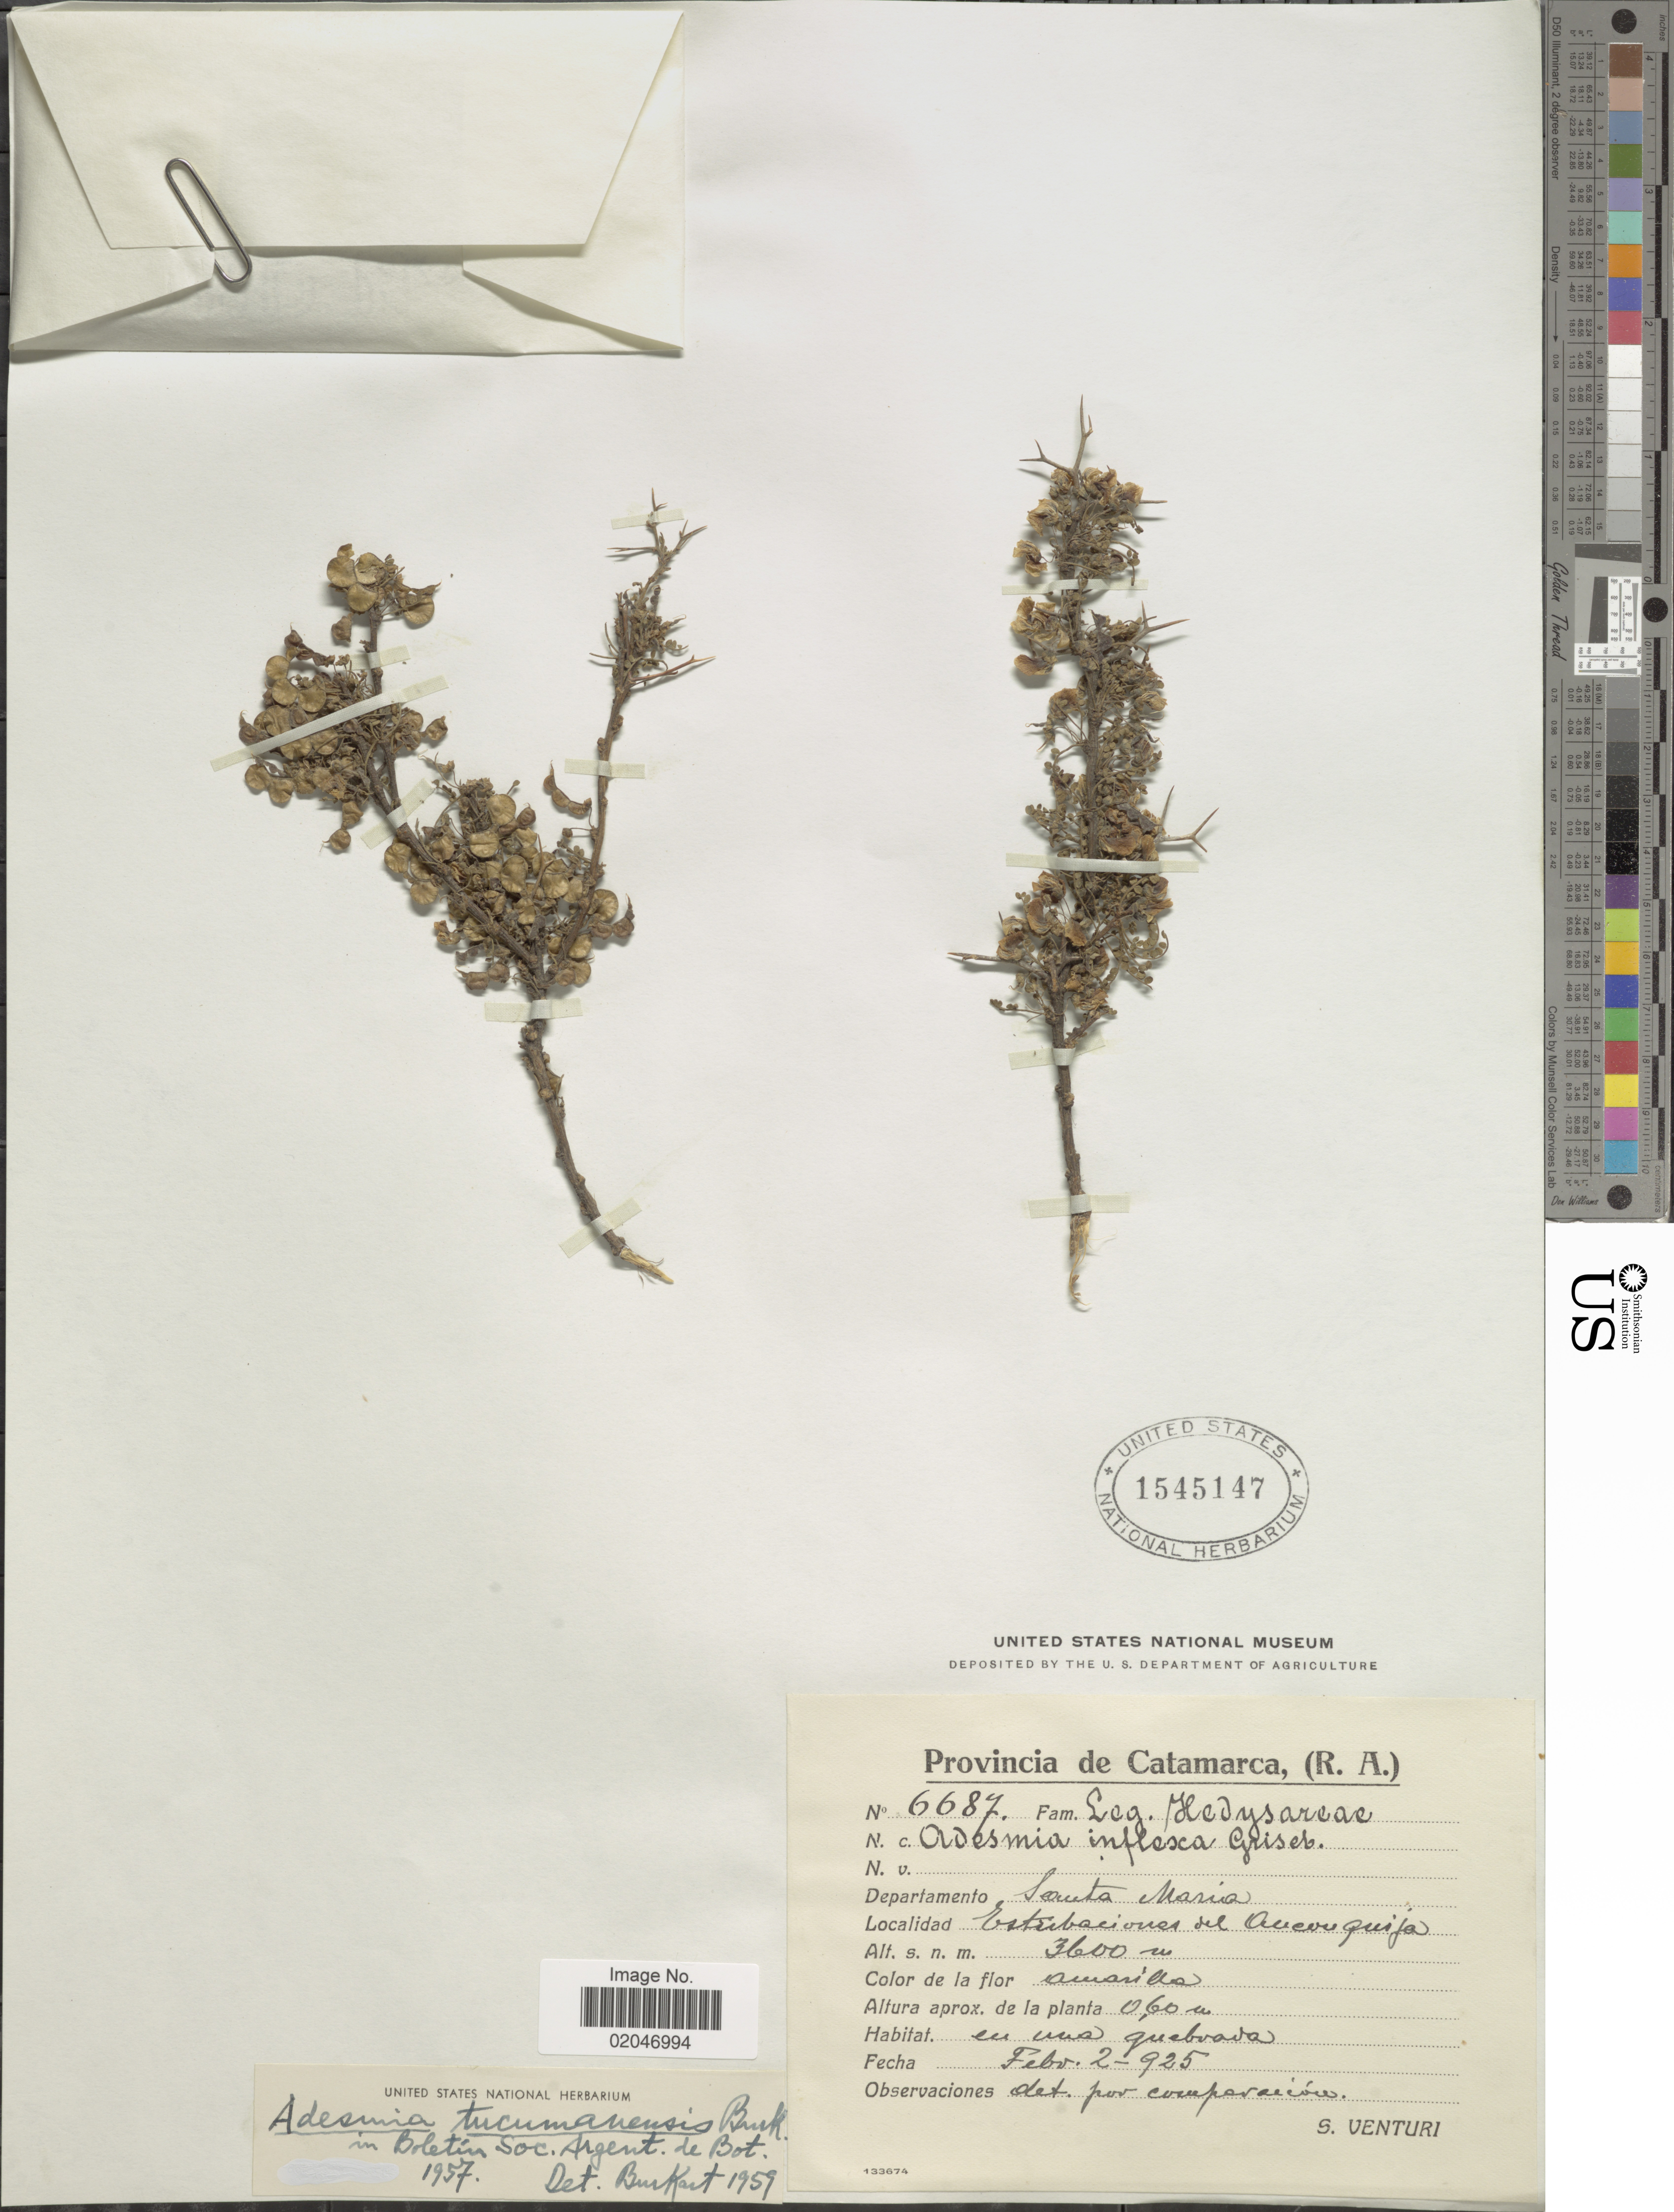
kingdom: Plantae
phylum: Tracheophyta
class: Magnoliopsida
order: Fabales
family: Fabaceae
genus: Adesmia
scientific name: Adesmia inflexa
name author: Griseb.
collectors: S. Venturi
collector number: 6687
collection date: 1925-02-02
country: Argentina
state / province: Catamarca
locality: (R.A.), Departamento Santa Maria, Estribaciones del Anconquija, en una quebrada.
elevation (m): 3600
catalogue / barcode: US 1545147